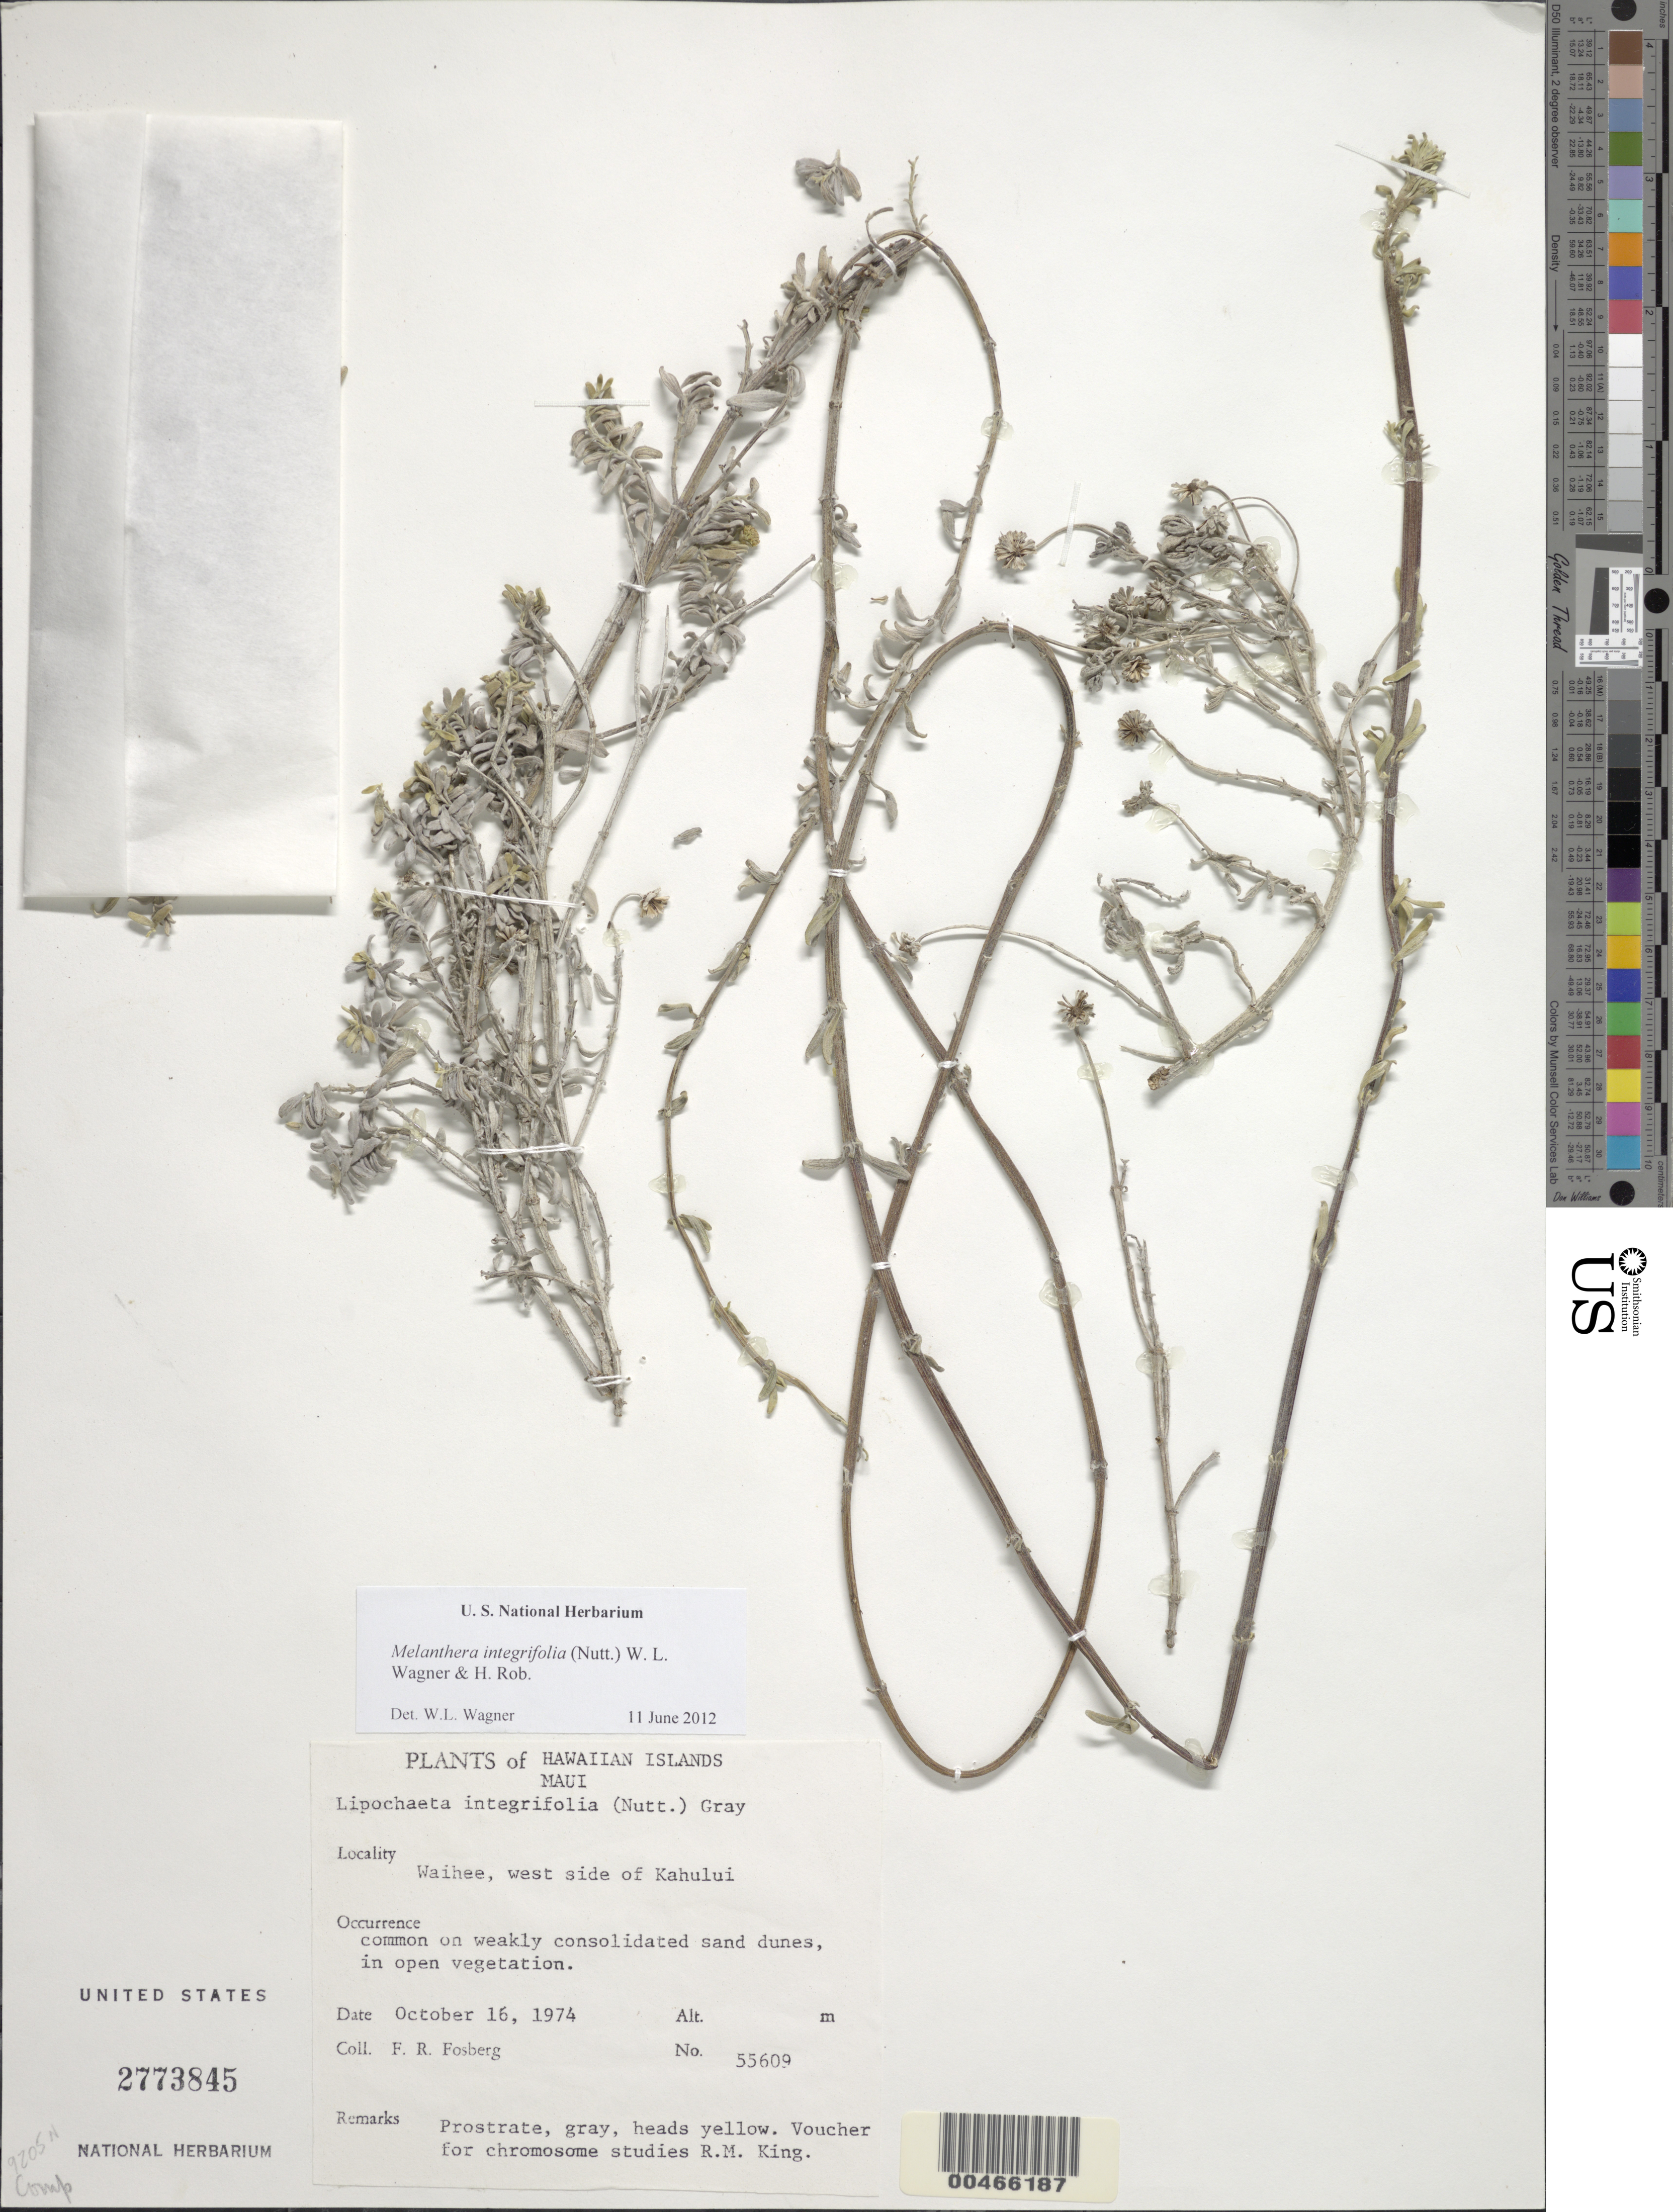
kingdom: Plantae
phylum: Tracheophyta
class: Magnoliopsida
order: Asterales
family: Asteraceae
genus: Wollastonia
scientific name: Wollastonia integrifolia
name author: (Nutt.) Orchard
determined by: Wagner, W. L., (BOT), Smithsonian Institution - National Museum of Natural History (UNITED STATES)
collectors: F. R. Fosberg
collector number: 55609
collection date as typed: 16 Oct 1974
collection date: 1974-10-16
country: United States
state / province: Hawaii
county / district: Maui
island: Maui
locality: Waihee, W side of Kahului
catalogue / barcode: US 2773845